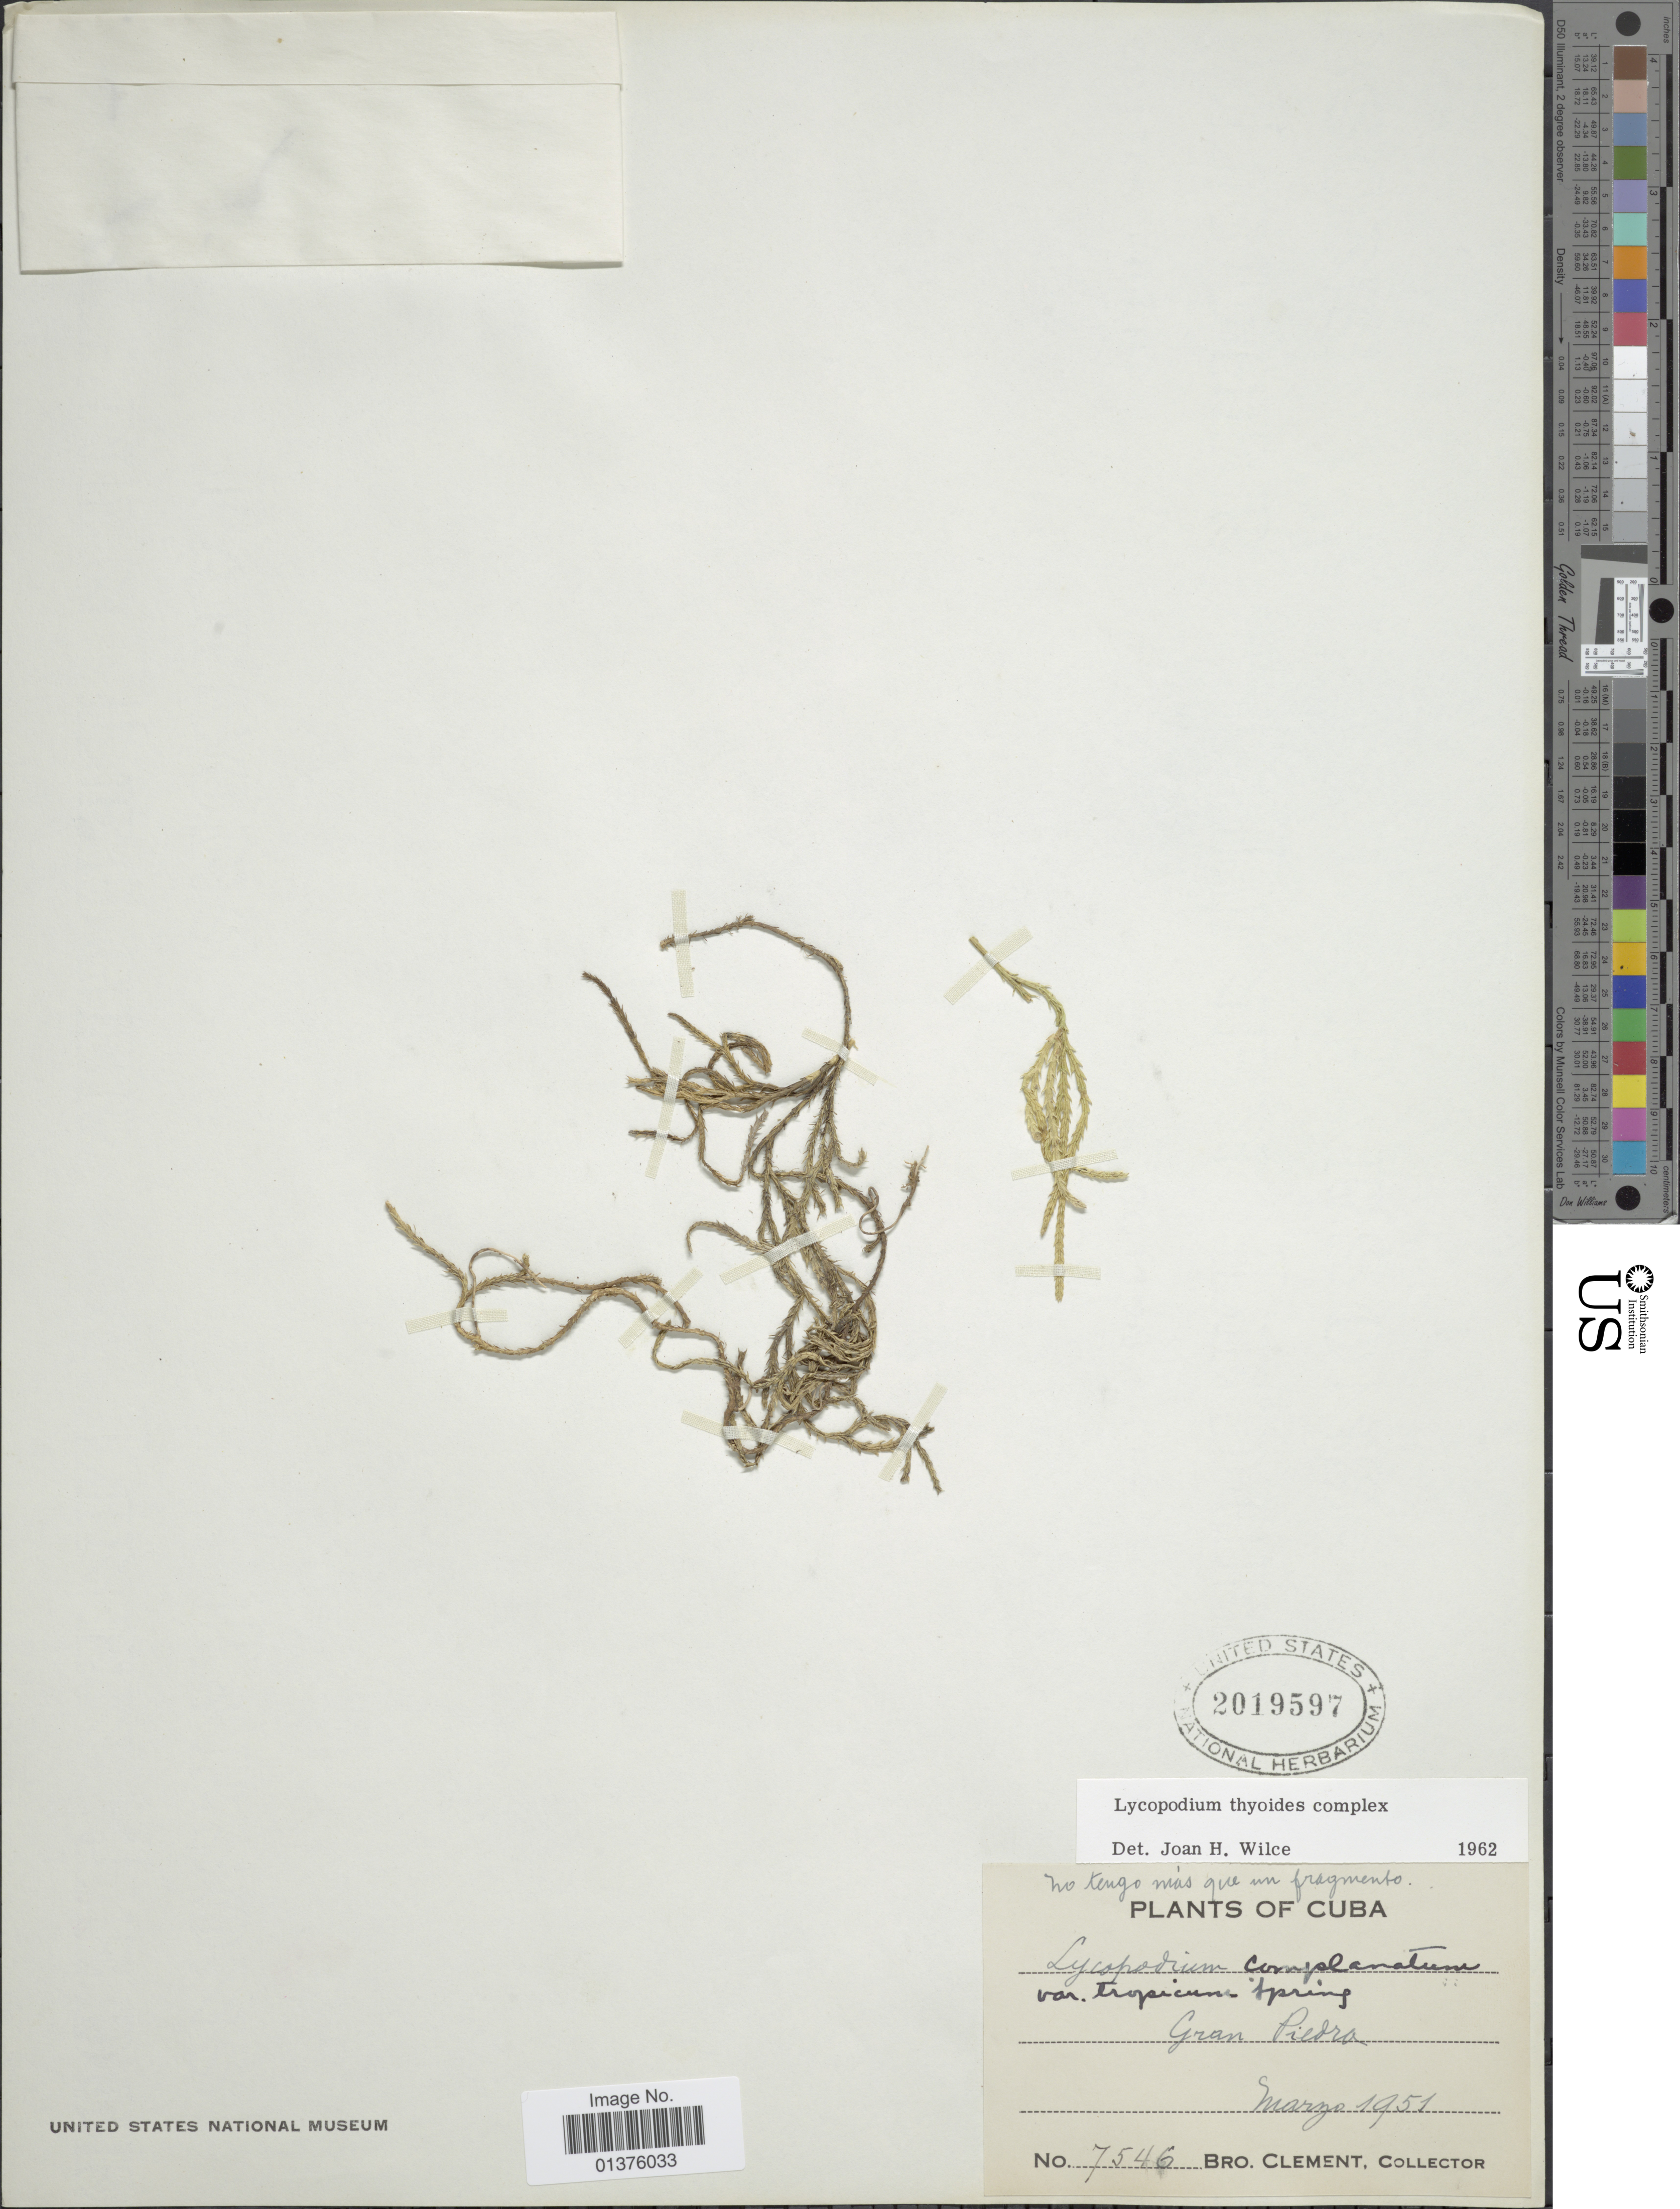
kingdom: Plantae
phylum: Tracheophyta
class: Lycopodiopsida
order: Lycopodiales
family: Lycopodiaceae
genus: Diphasiastrum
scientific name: Diphasiastrum thyoides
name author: (Humb. & Bonpl. ex Willd.) Holub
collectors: B. Clement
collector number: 7546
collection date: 1951-03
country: Cuba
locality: Gran Piedra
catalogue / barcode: US 2019597